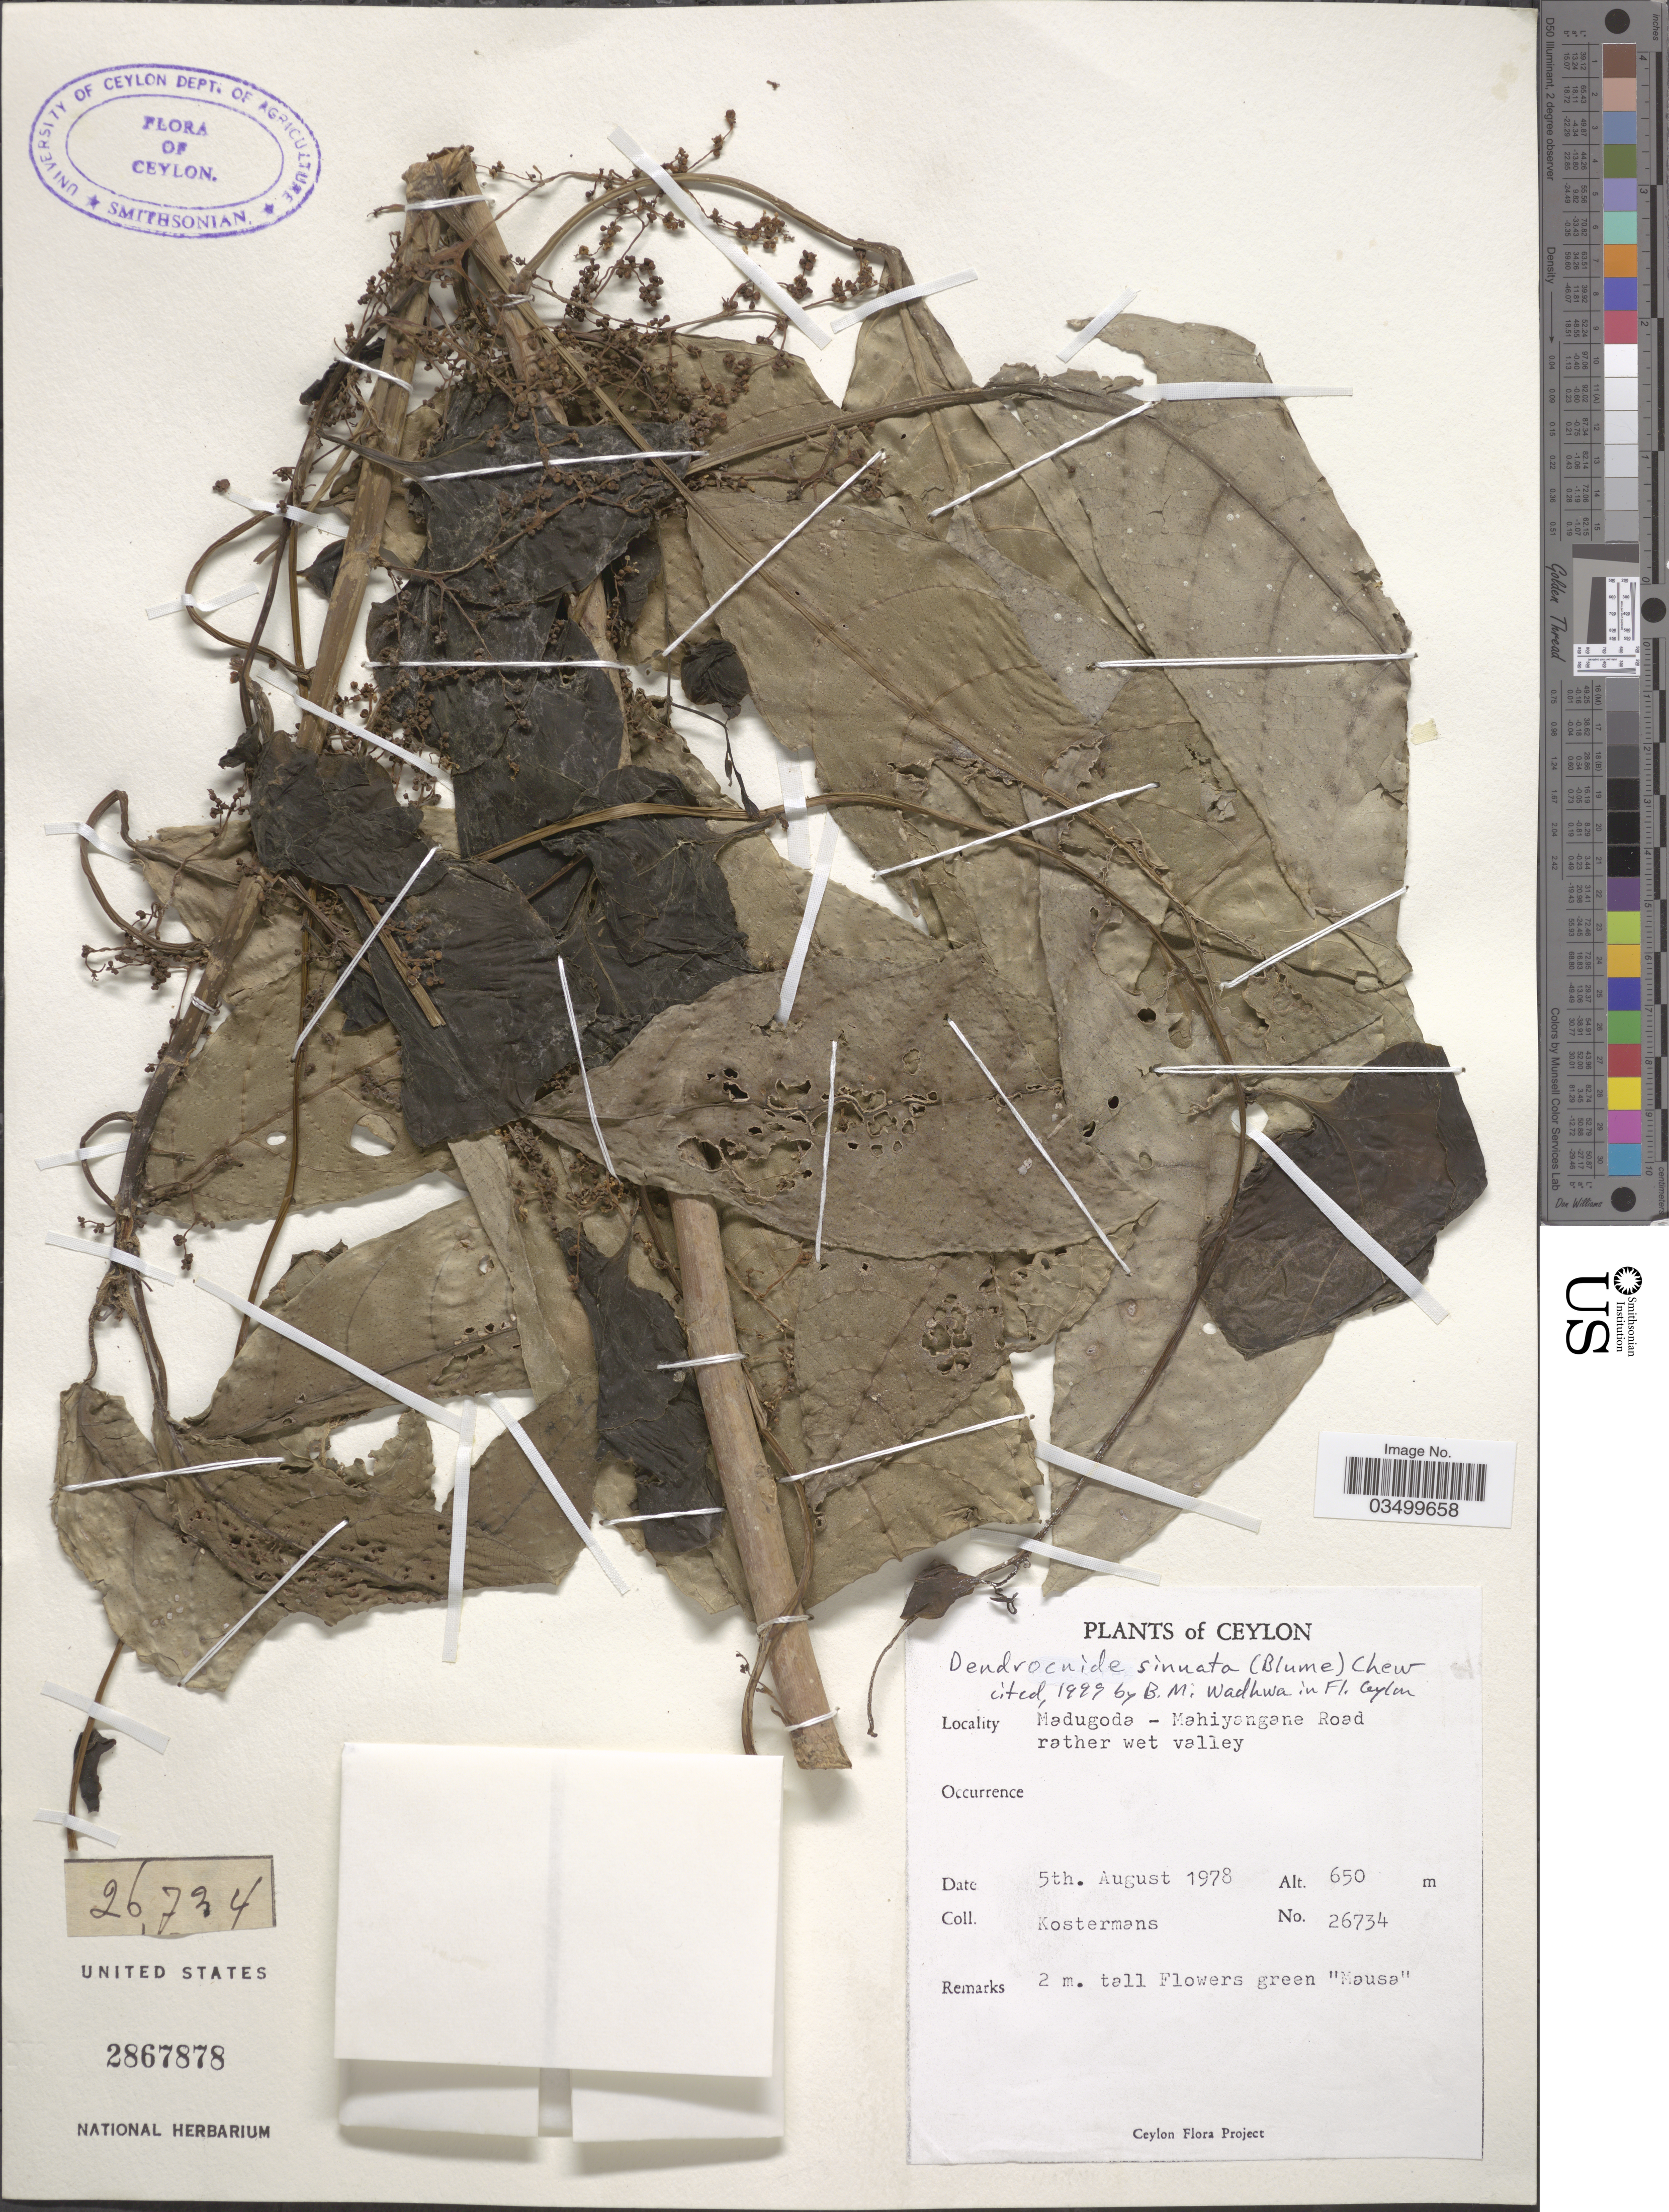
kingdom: Plantae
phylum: Tracheophyta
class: Magnoliopsida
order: Rosales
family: Urticaceae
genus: Dendrocnide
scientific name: Dendrocnide sinuata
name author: (Blume) Chew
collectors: Kostermans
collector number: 26734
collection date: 1978-08-05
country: Sri Lanka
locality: Ceylon. Madugoda - Mahiyangane Road rather wet valley.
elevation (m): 650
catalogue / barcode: US 2867878